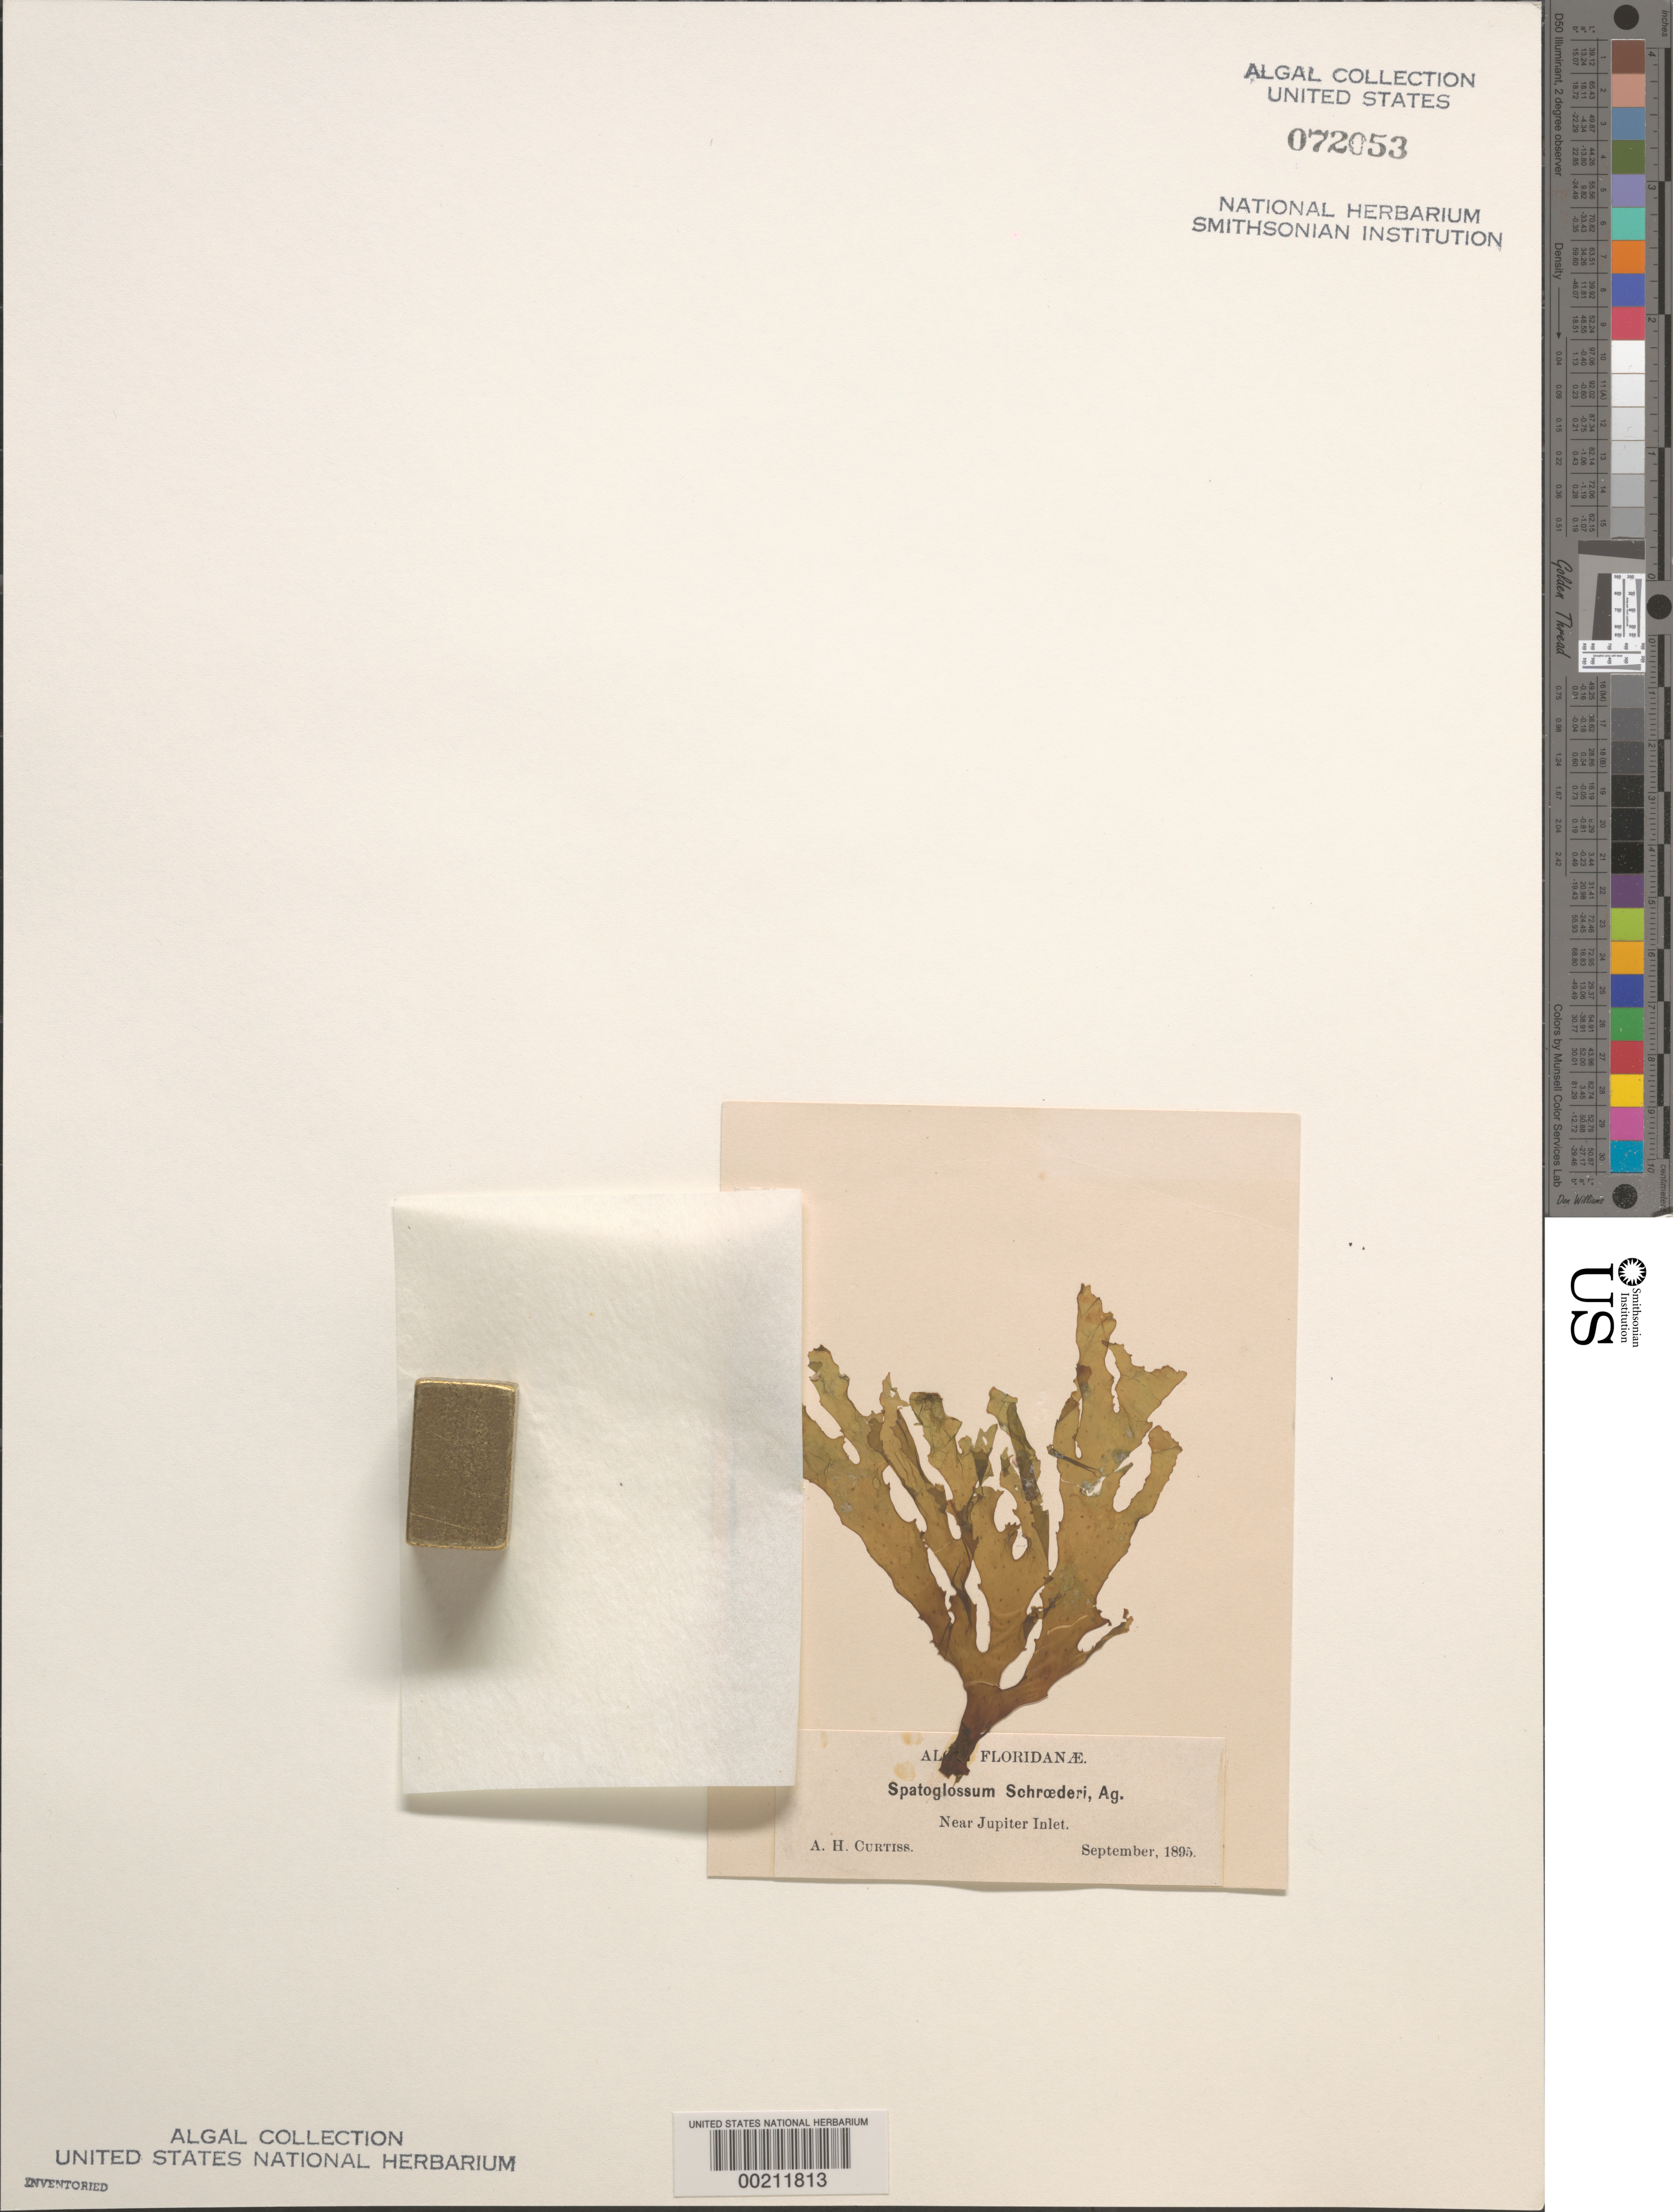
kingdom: Chromista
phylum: Ochrophyta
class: Phaeophyceae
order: Dictyotales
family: Dictyotaceae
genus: Spatoglossum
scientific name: Spatoglossum schroederi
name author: (C. Agardh) Kütz.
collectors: A. H. Curtiss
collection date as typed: Sep 1895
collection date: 1895-09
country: United States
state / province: Florida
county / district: Palm Beach County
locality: Near Jupiter Inlet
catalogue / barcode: US 72053